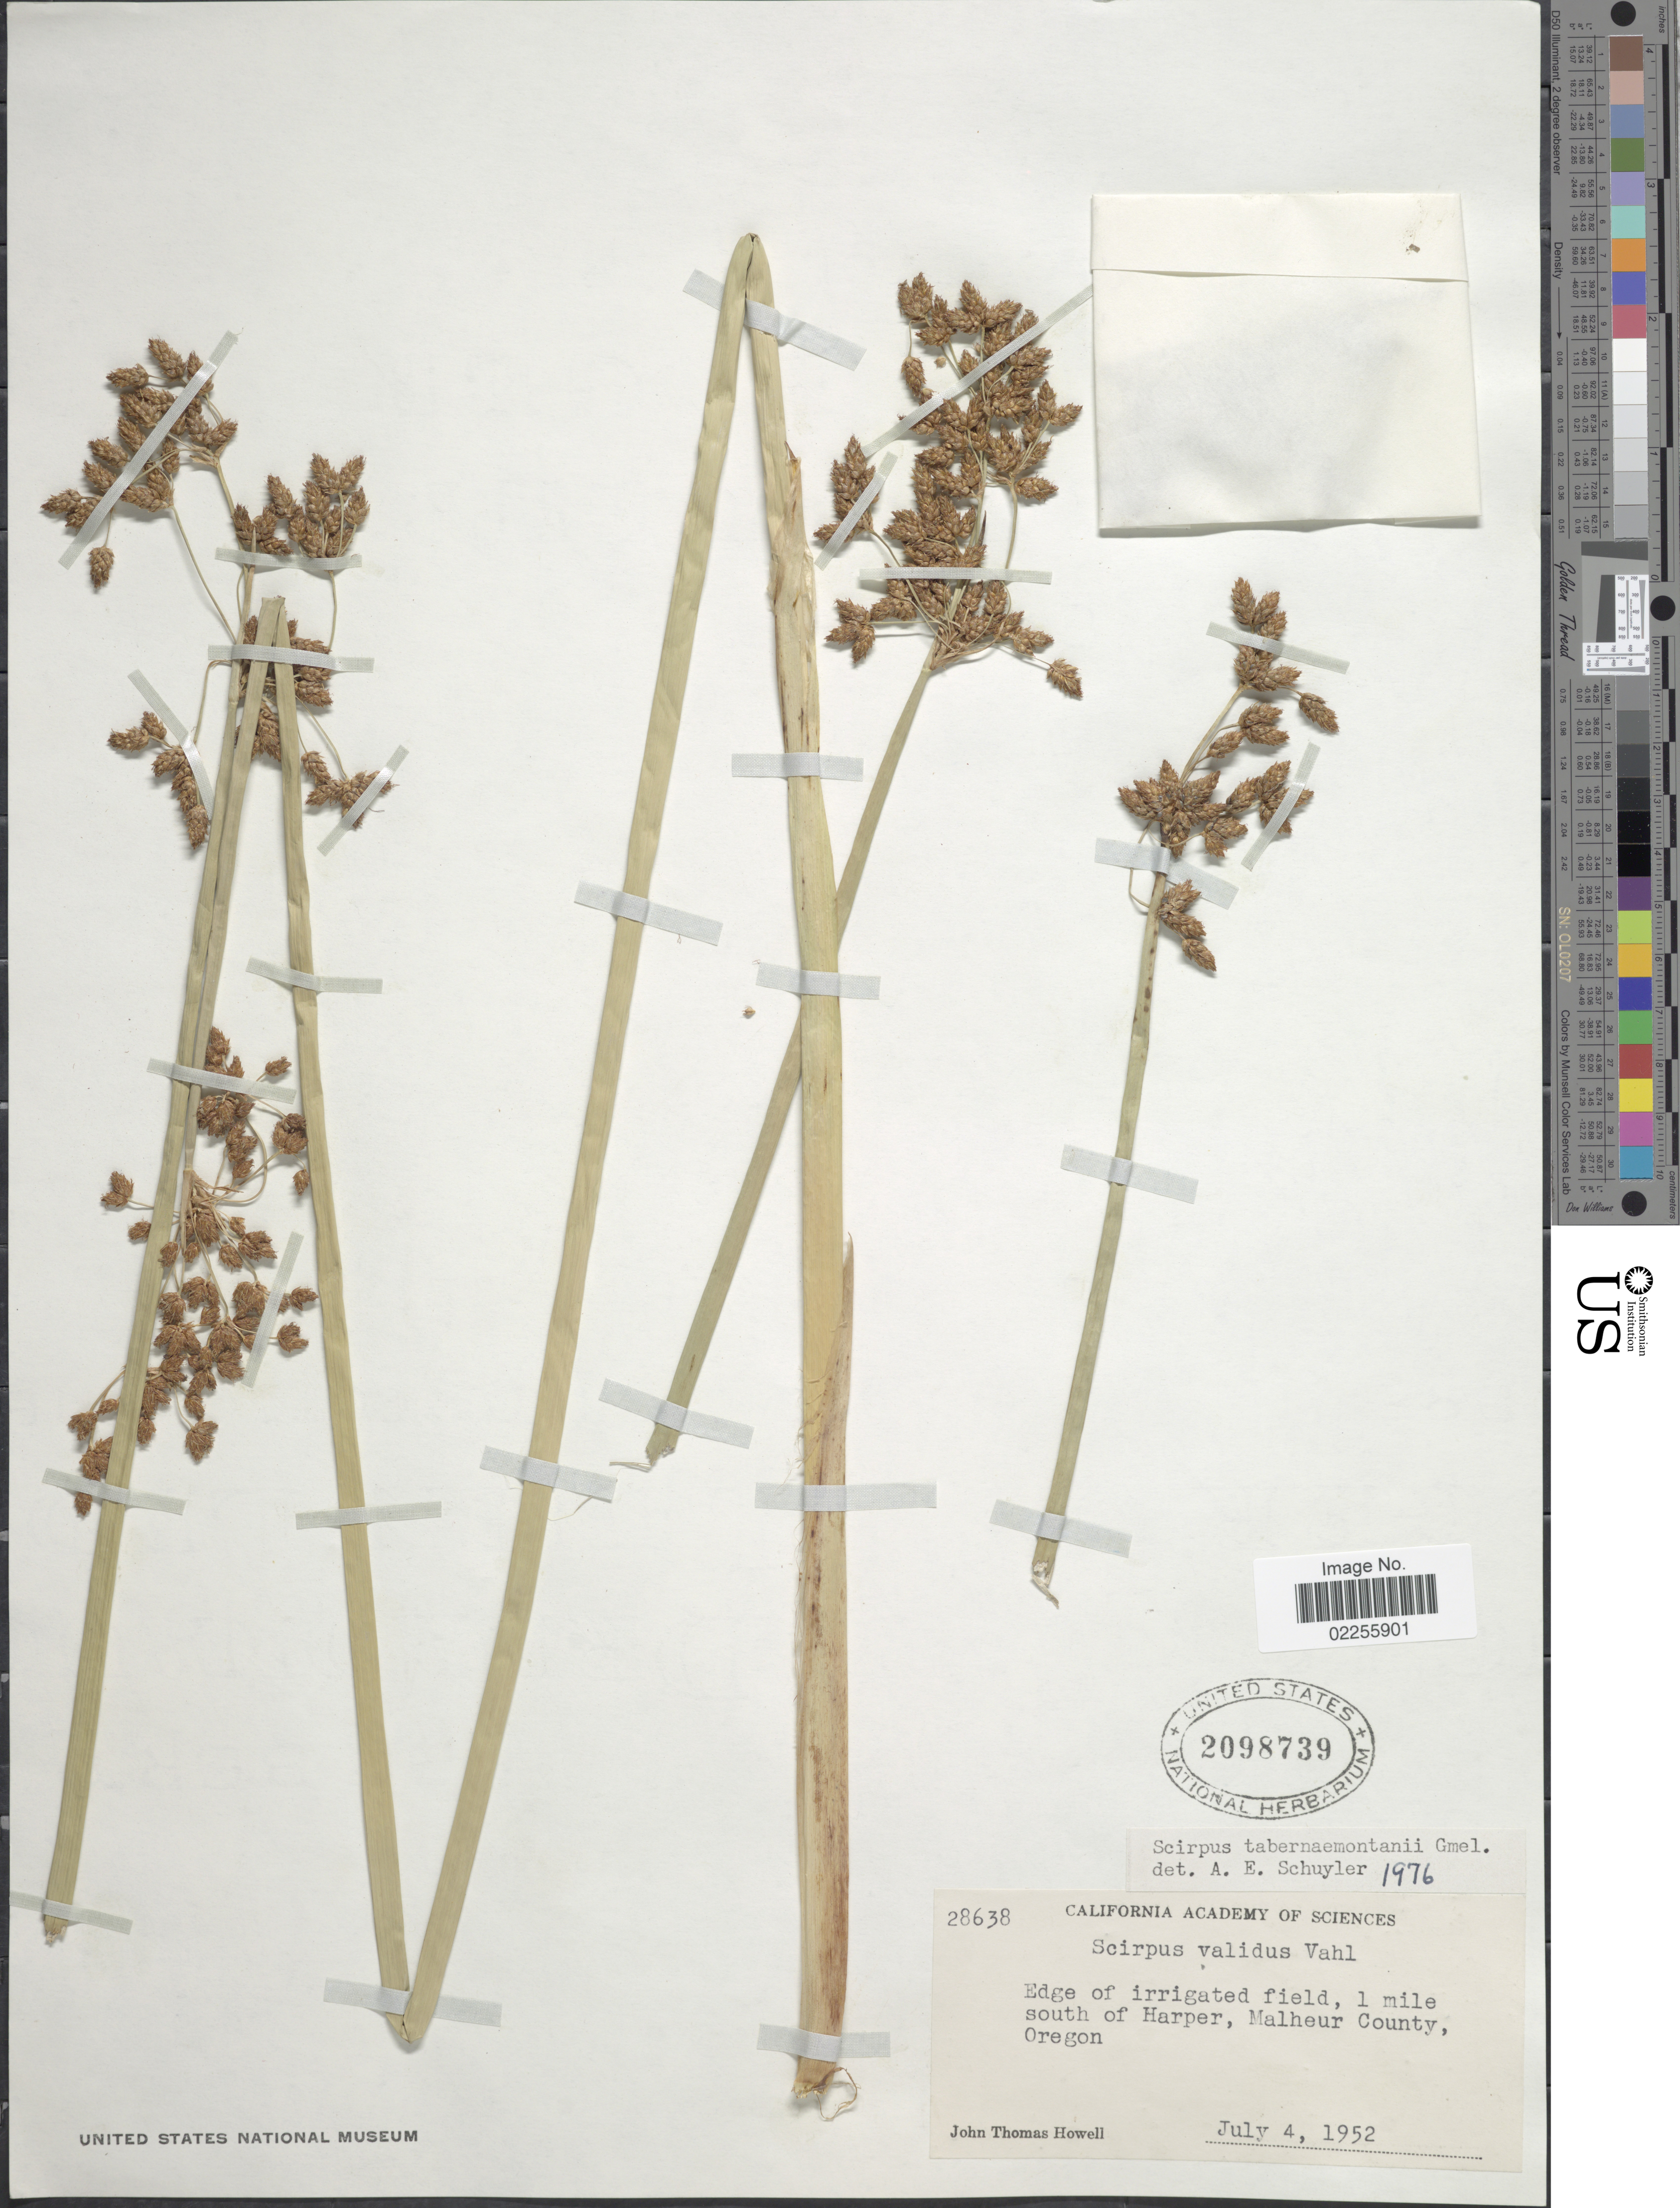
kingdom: Plantae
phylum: Tracheophyta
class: Liliopsida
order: Poales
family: Cyperaceae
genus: Schoenoplectus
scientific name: Schoenoplectus tabernaemontani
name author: (C.C. Gmel.) Palla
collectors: J. T. Howell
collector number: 28638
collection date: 1952-07-04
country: United States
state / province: Oregon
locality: Edge of irrigated field, 1 mile south of Harper, Malheur County.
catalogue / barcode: US 2098739